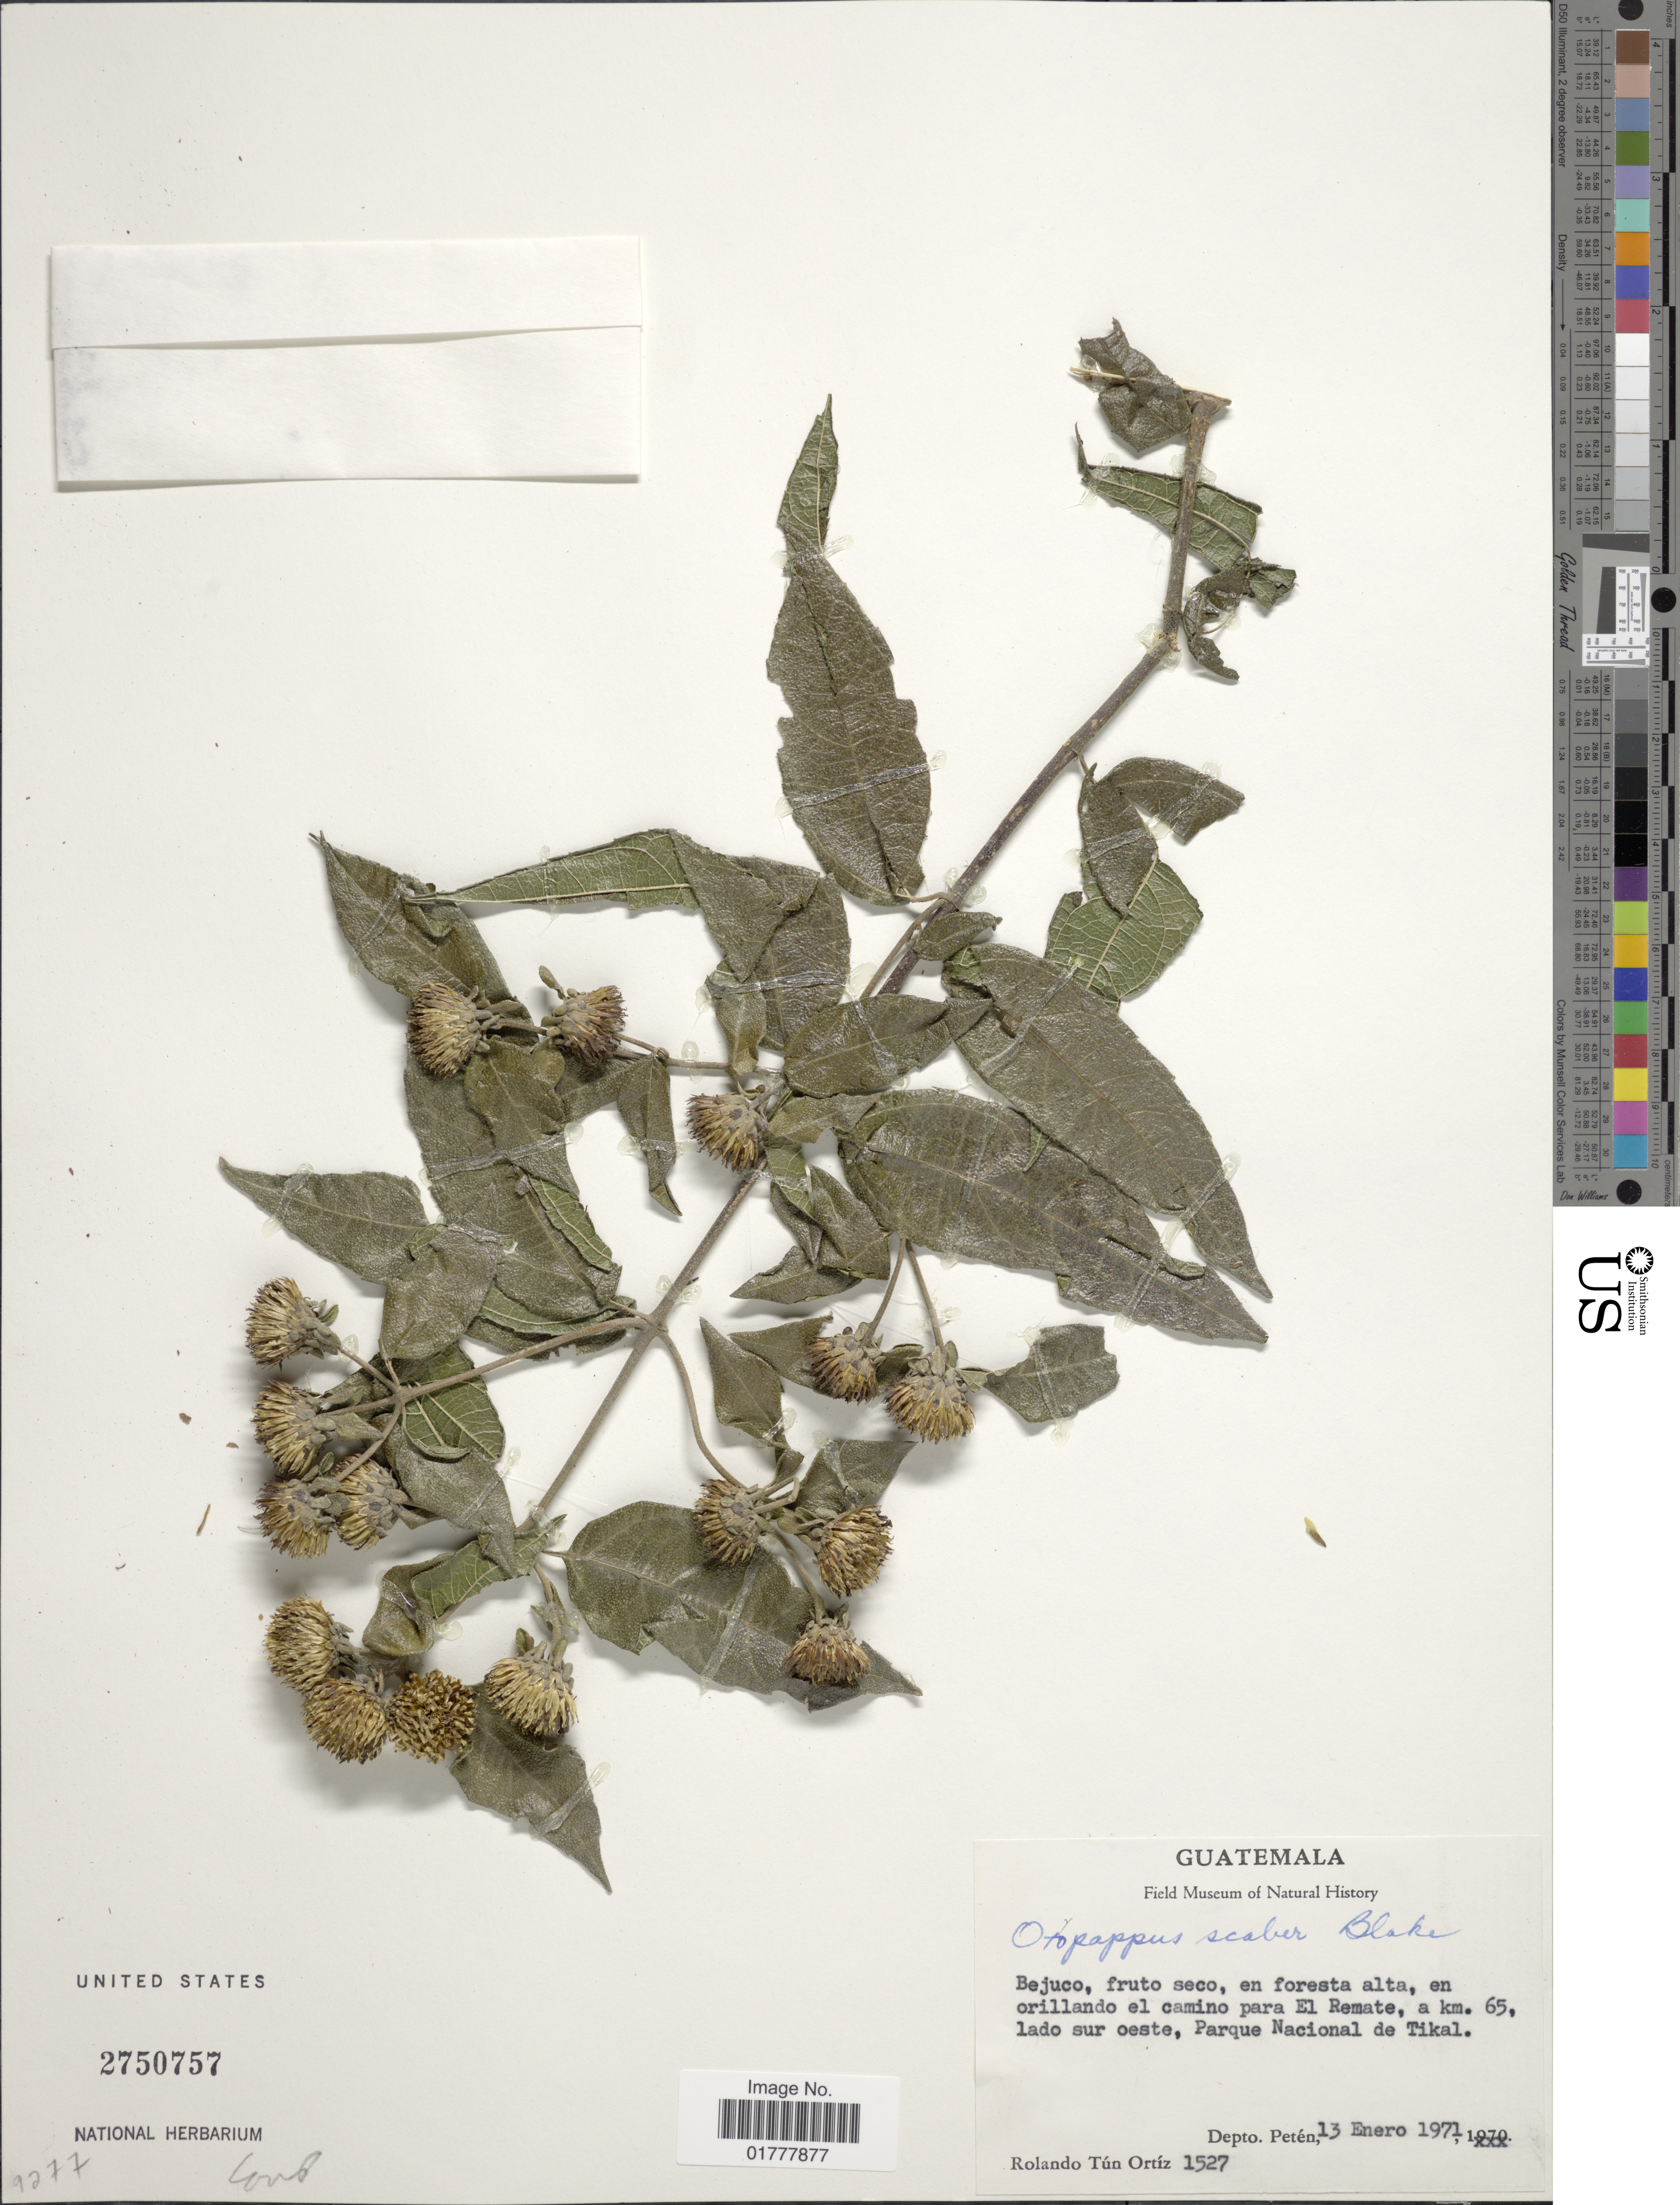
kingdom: Plantae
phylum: Tracheophyta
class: Magnoliopsida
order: Asterales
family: Asteraceae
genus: Otopappus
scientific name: Otopappus scaber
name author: S.F. Blake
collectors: R. T. Ortíz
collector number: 1527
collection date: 1971-01-13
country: Guatemala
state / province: El Petén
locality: Bejuco, fruto seco, on foresta alta, en orillando el camino para El Remate, a km 65, lado sur oeste, Parque Nacional de Tikal, Depto. Peten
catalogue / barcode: US 2750757